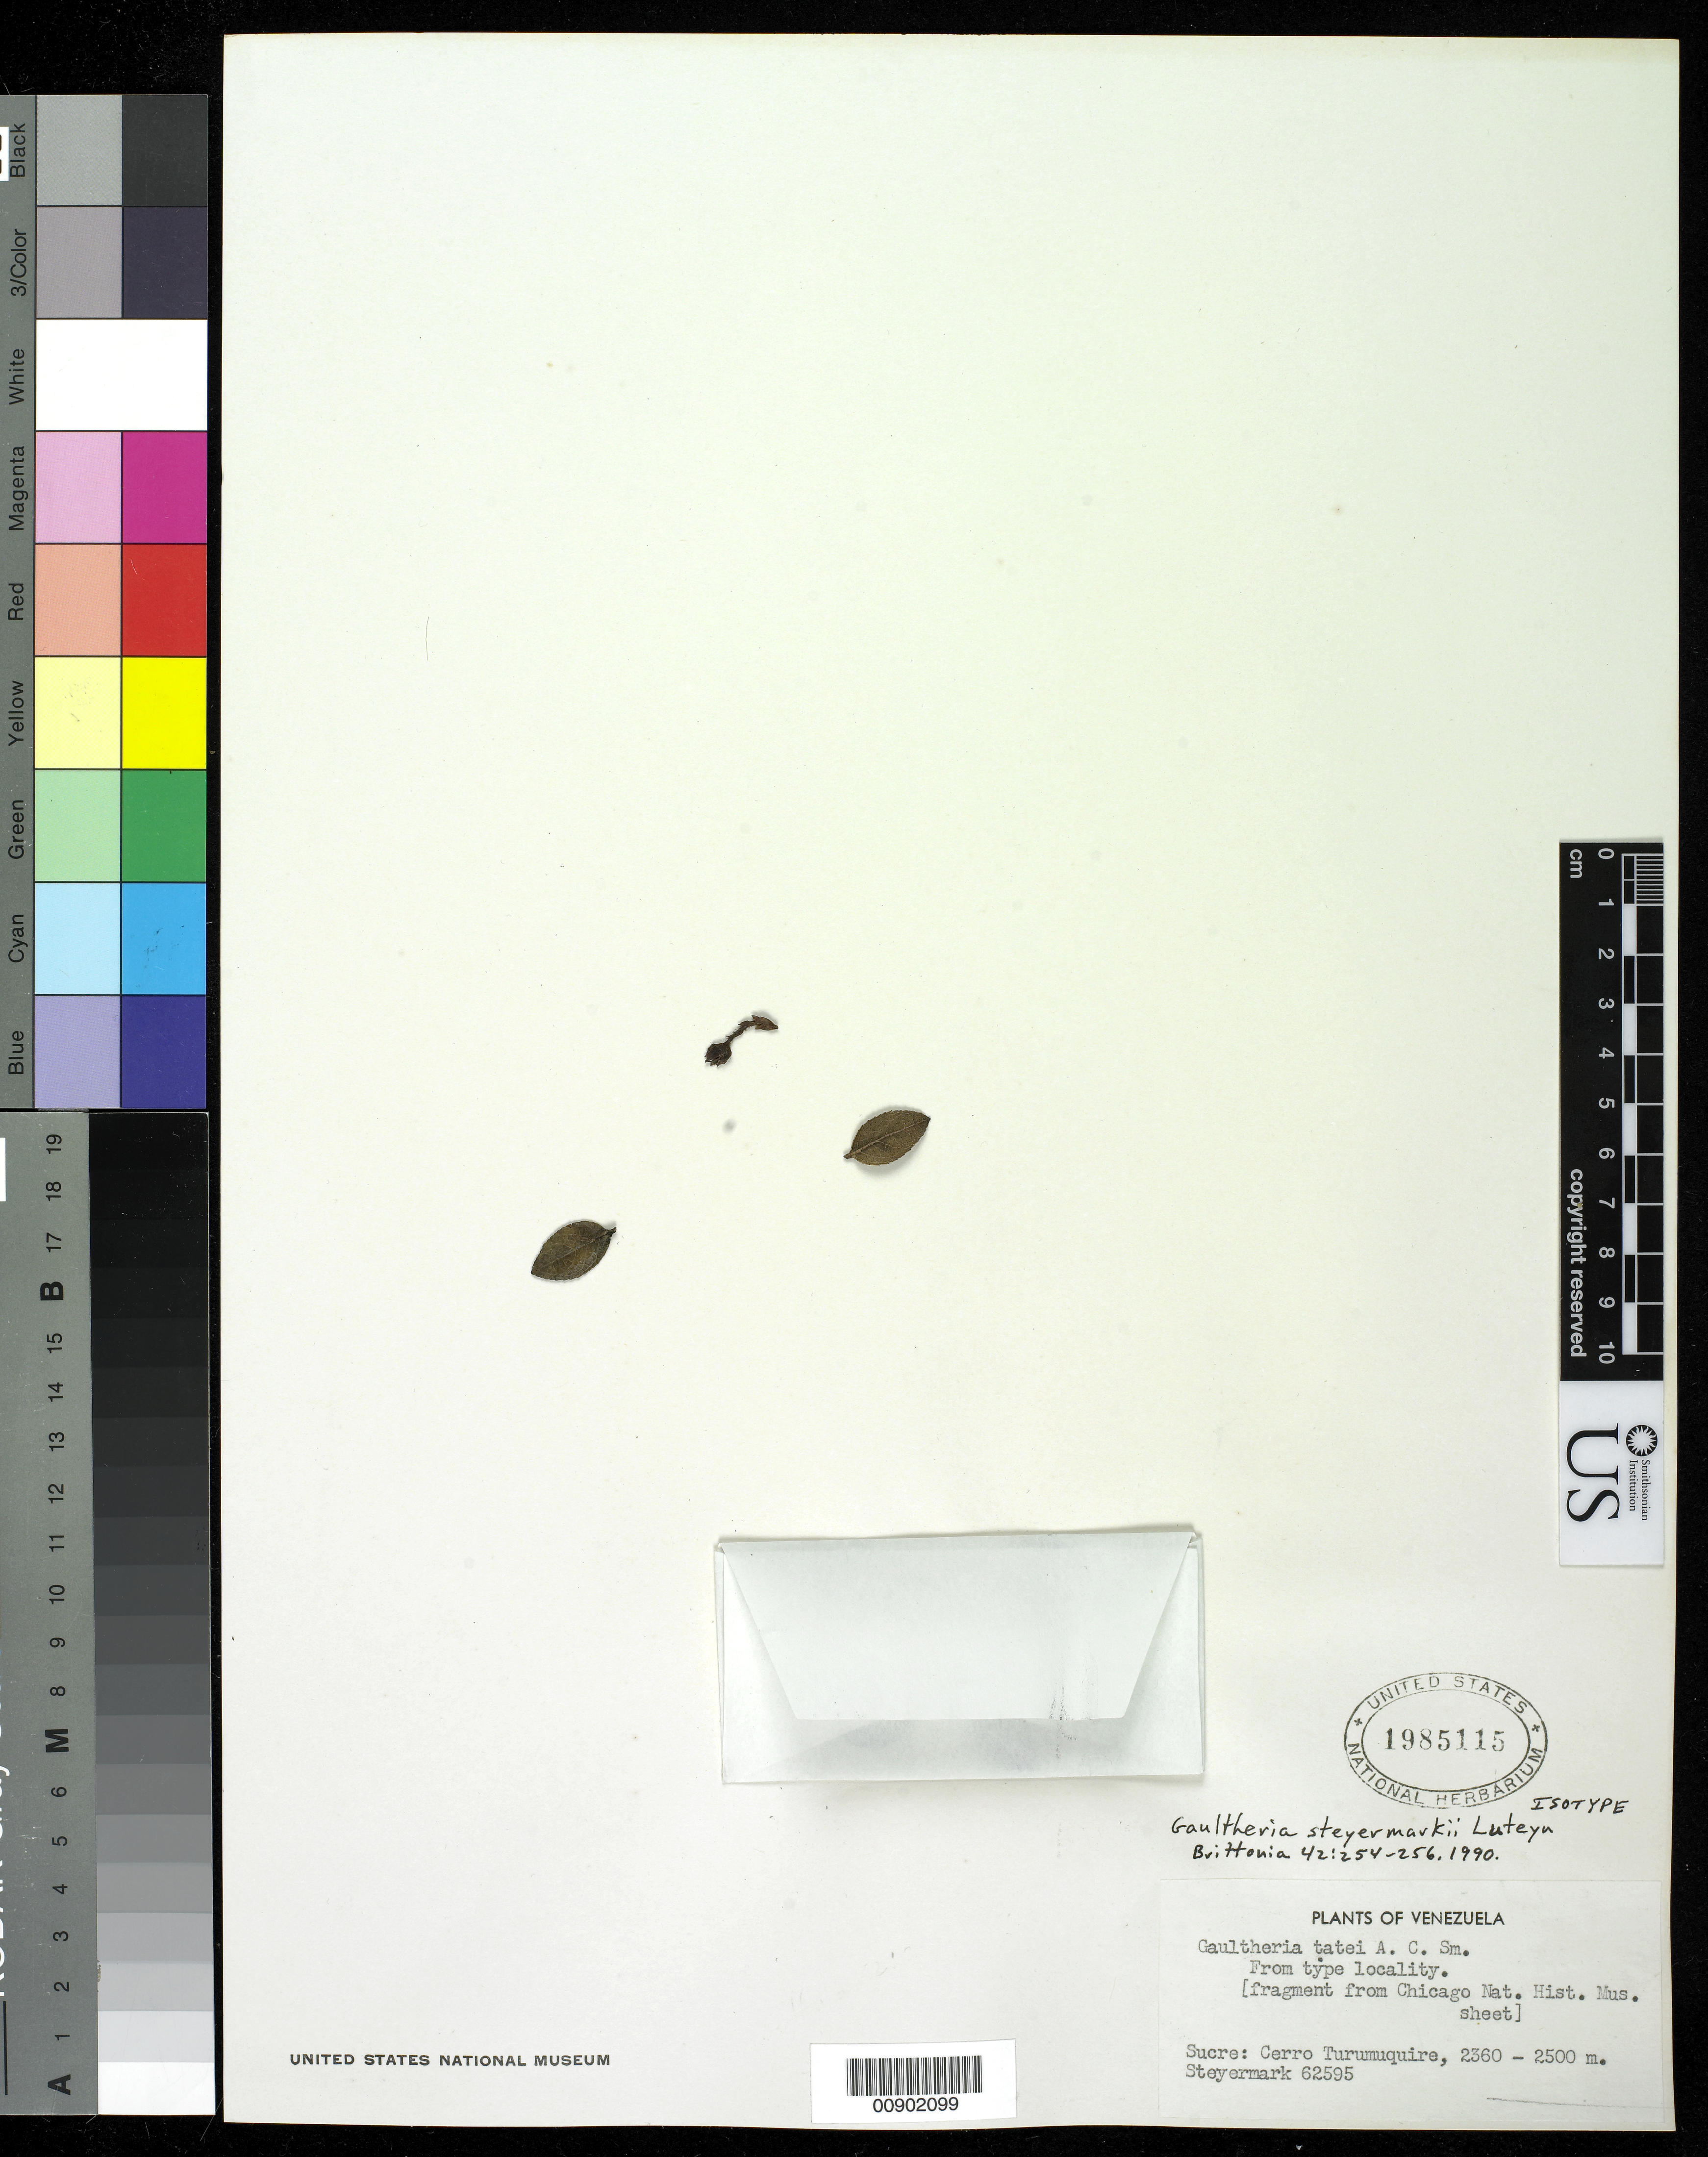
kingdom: Plantae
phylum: Tracheophyta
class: Magnoliopsida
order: Ericales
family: Ericaceae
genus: Gaultheria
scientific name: Gaultheria steyermarkii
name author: Luteyn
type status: Isotype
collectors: J. Steyermark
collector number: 62595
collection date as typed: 06 May 1945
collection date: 1945-05-06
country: Venezuela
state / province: Sucre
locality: Cerro Turumuquire.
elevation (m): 2360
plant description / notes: Fragmentary material of isotype ex herb. Field Museum. Collection data taken from protologue.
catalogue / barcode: US 1985115